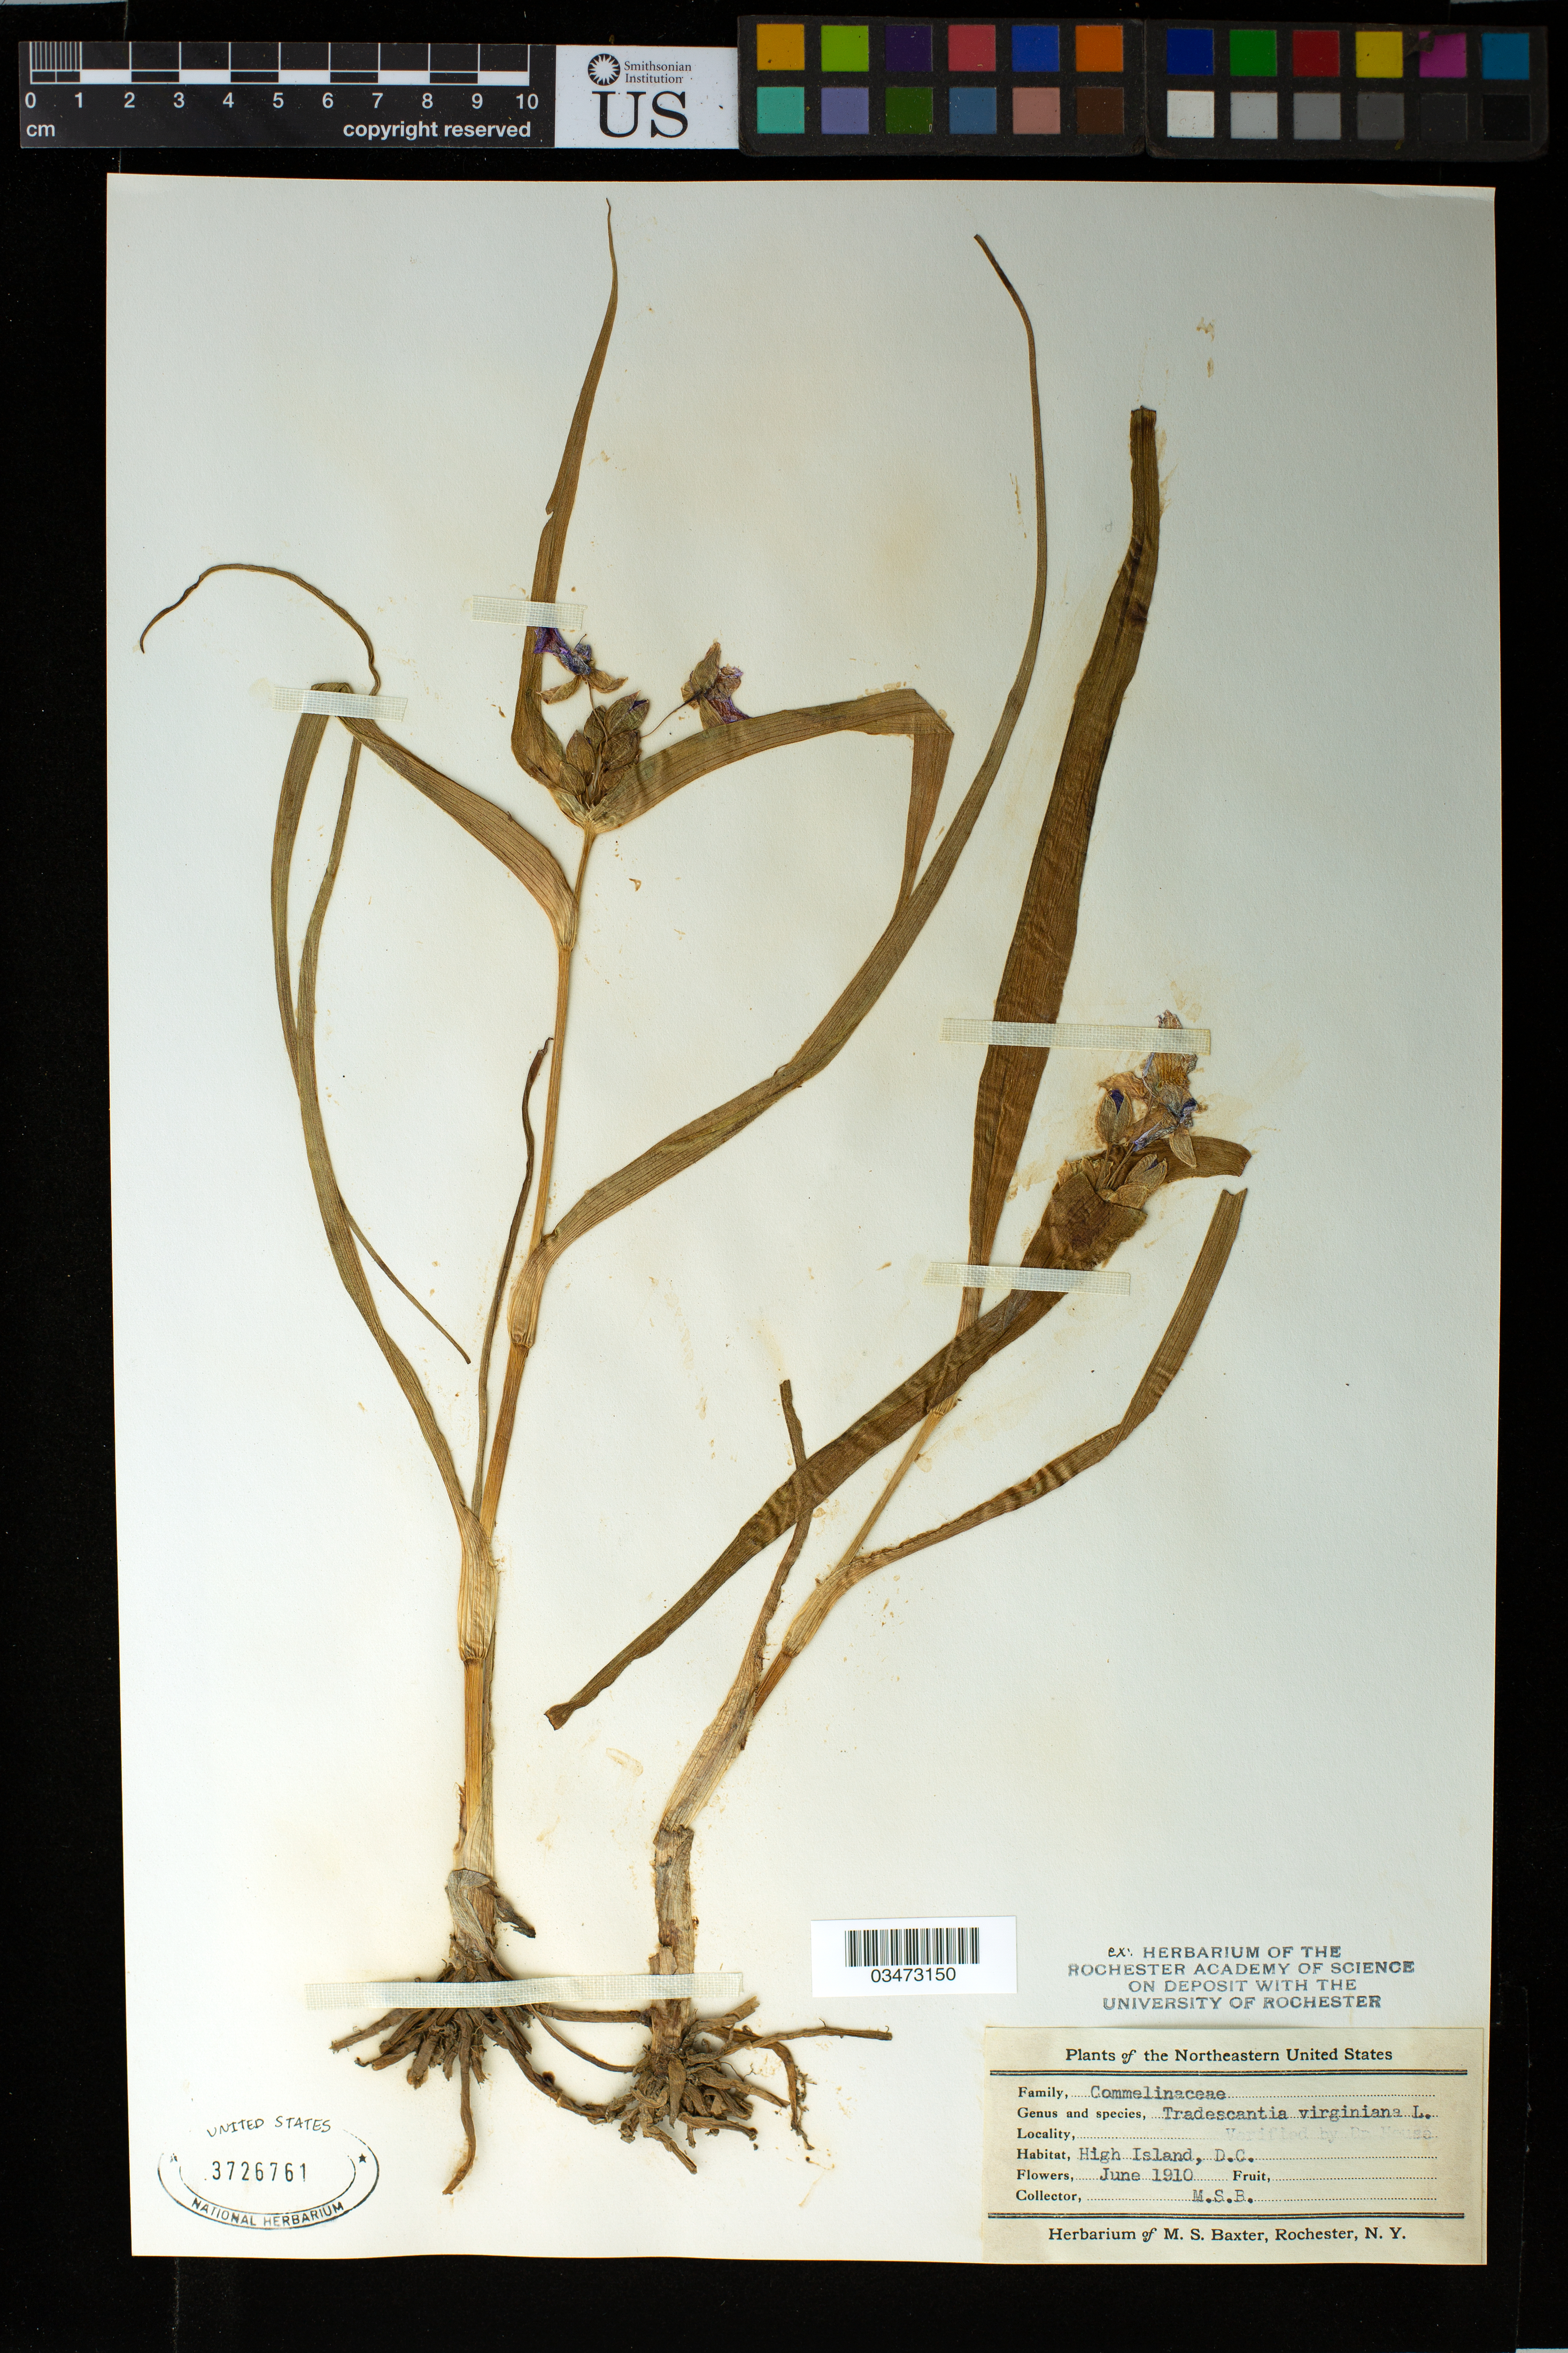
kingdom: Plantae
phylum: Tracheophyta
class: Liliopsida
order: Commelinales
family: Commelinaceae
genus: Tradescantia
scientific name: Tradescantia virginiana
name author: L.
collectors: M. Baxter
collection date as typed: Jun 1910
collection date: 1910-06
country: United States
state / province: District of Columbia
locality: High Island, D.C.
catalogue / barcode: US 3726761